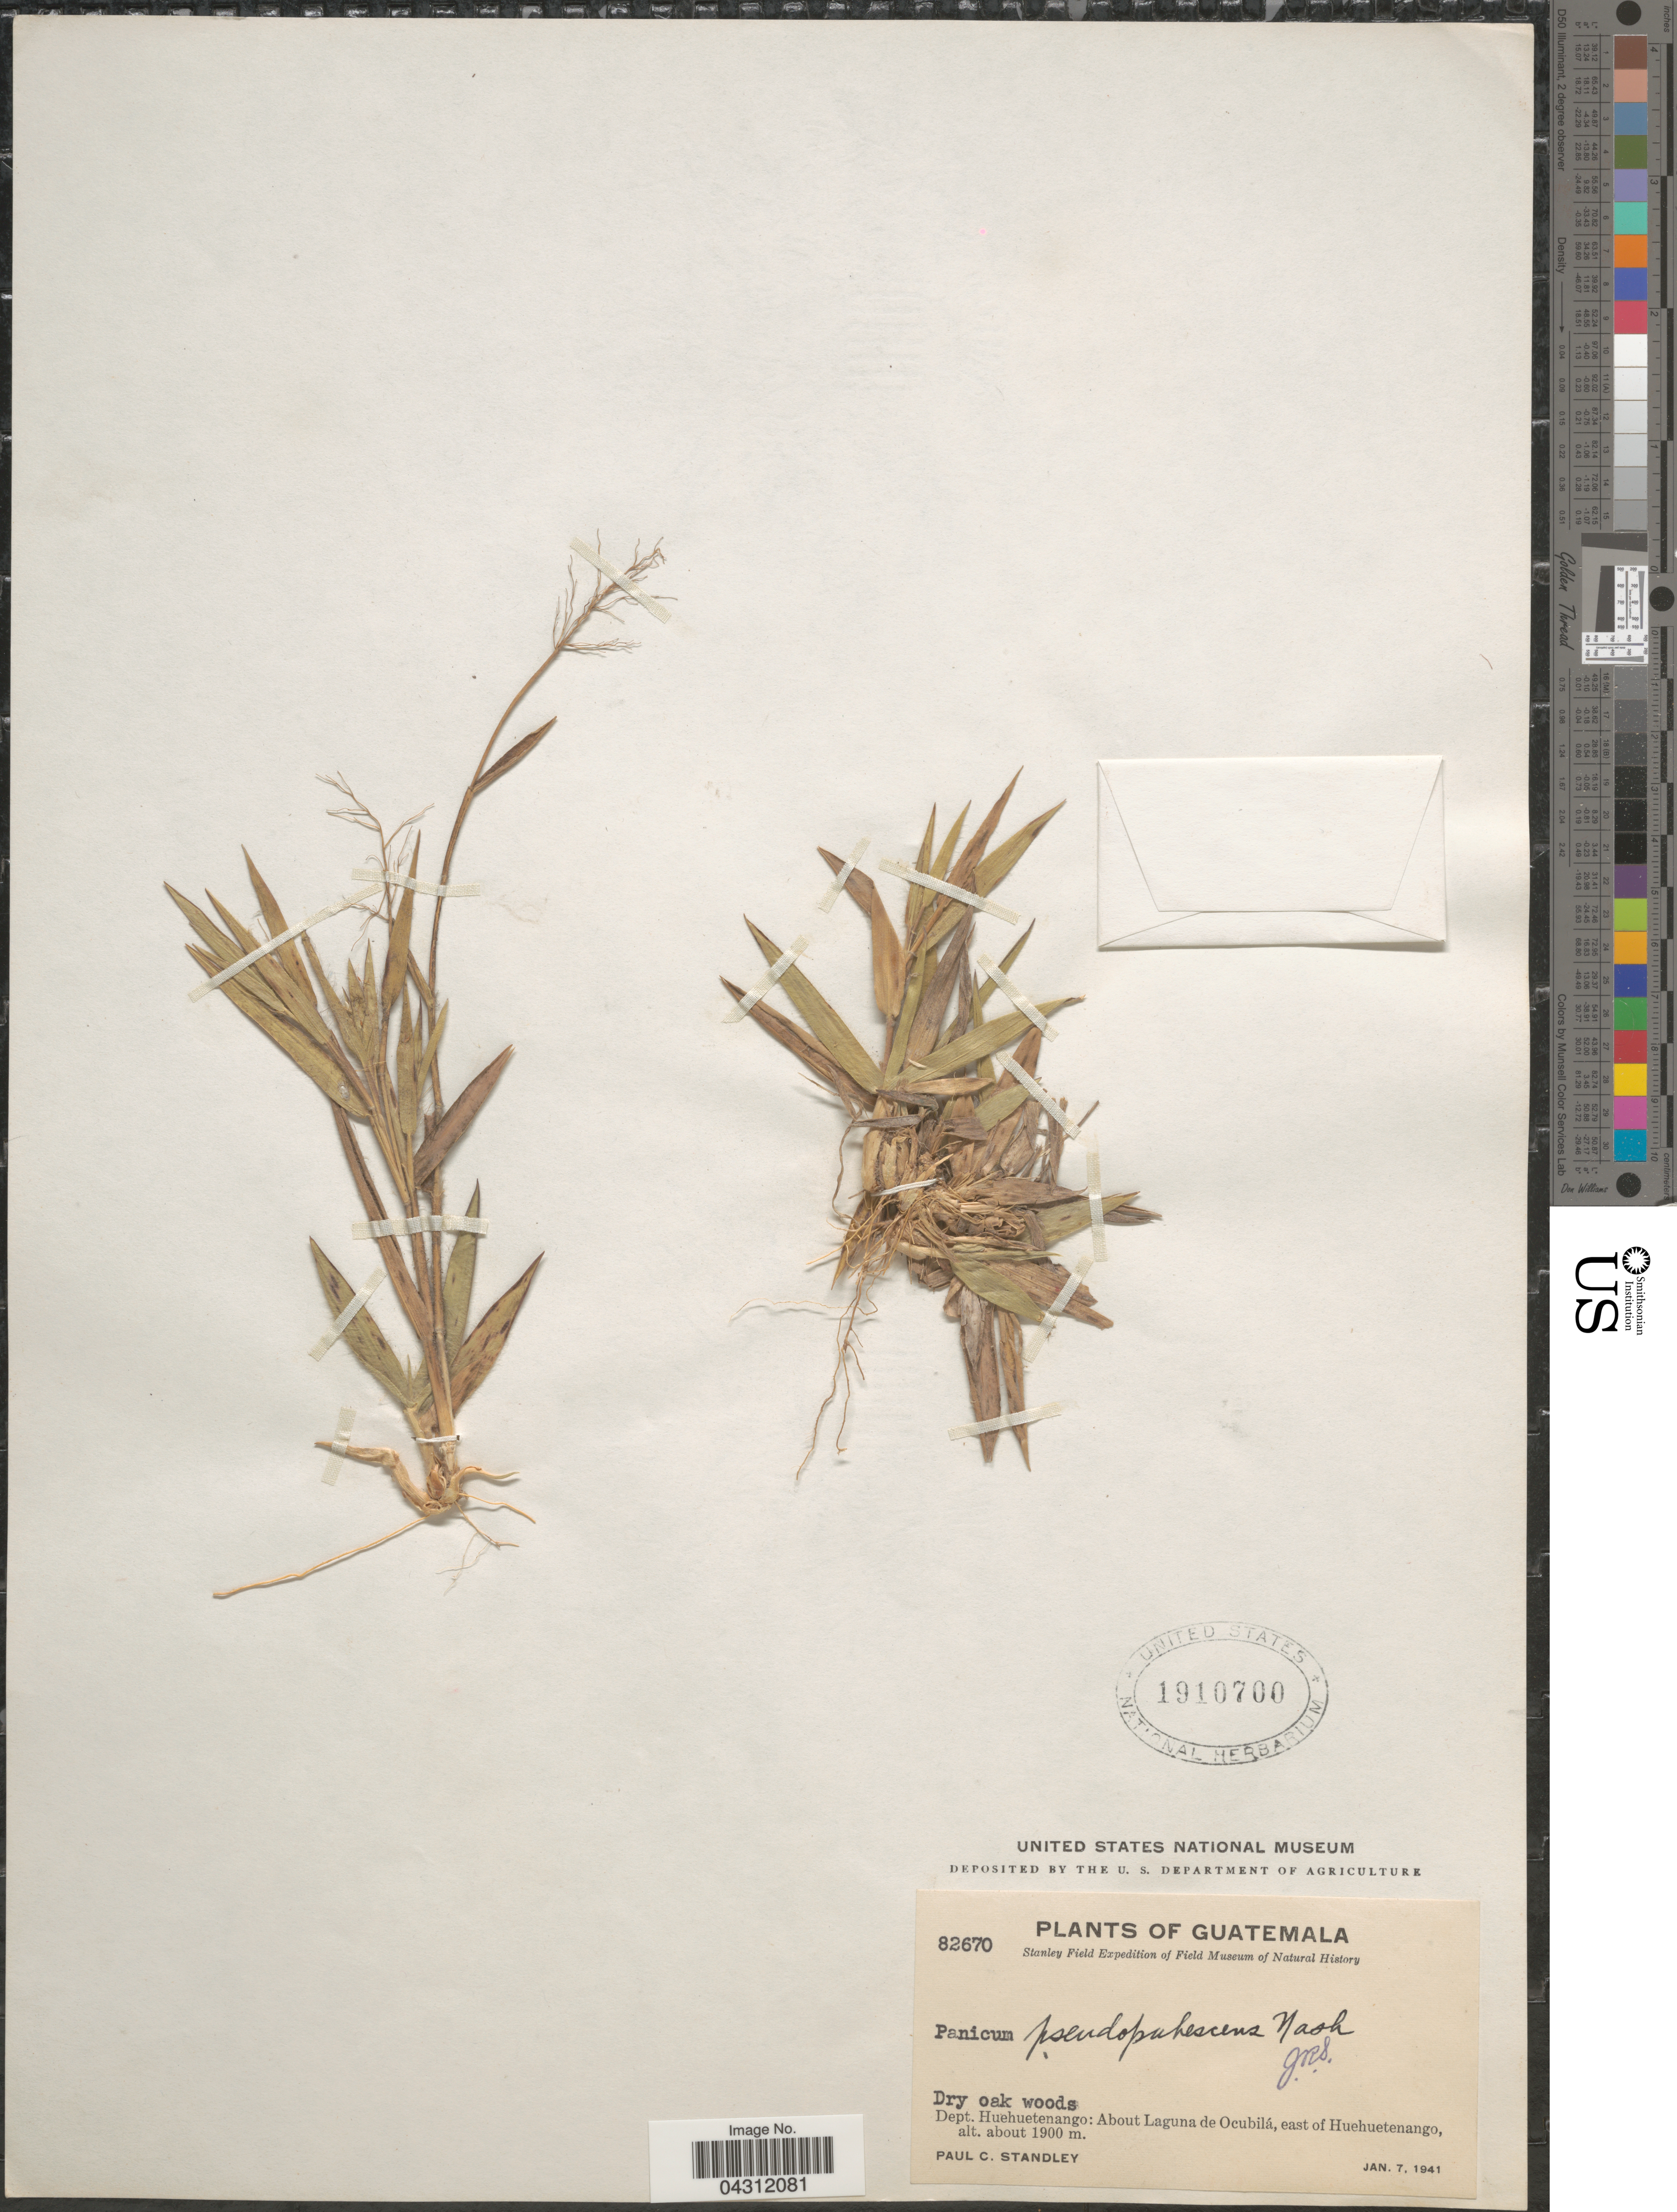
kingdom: Plantae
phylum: Tracheophyta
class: Liliopsida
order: Poales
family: Poaceae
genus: Dichanthelium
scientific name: Dichanthelium acuminatum var. acuminatum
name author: (Sw.) Gould & C.A. Clark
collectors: P. C. Standley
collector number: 82670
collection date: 1941-01-07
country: Guatemala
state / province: Huehuetenango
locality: Stanley Field Expedition. Dept. Huehuetenango: About Laguna de Ocubilá, east of Huehuetenango.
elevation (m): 1900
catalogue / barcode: US 1910700